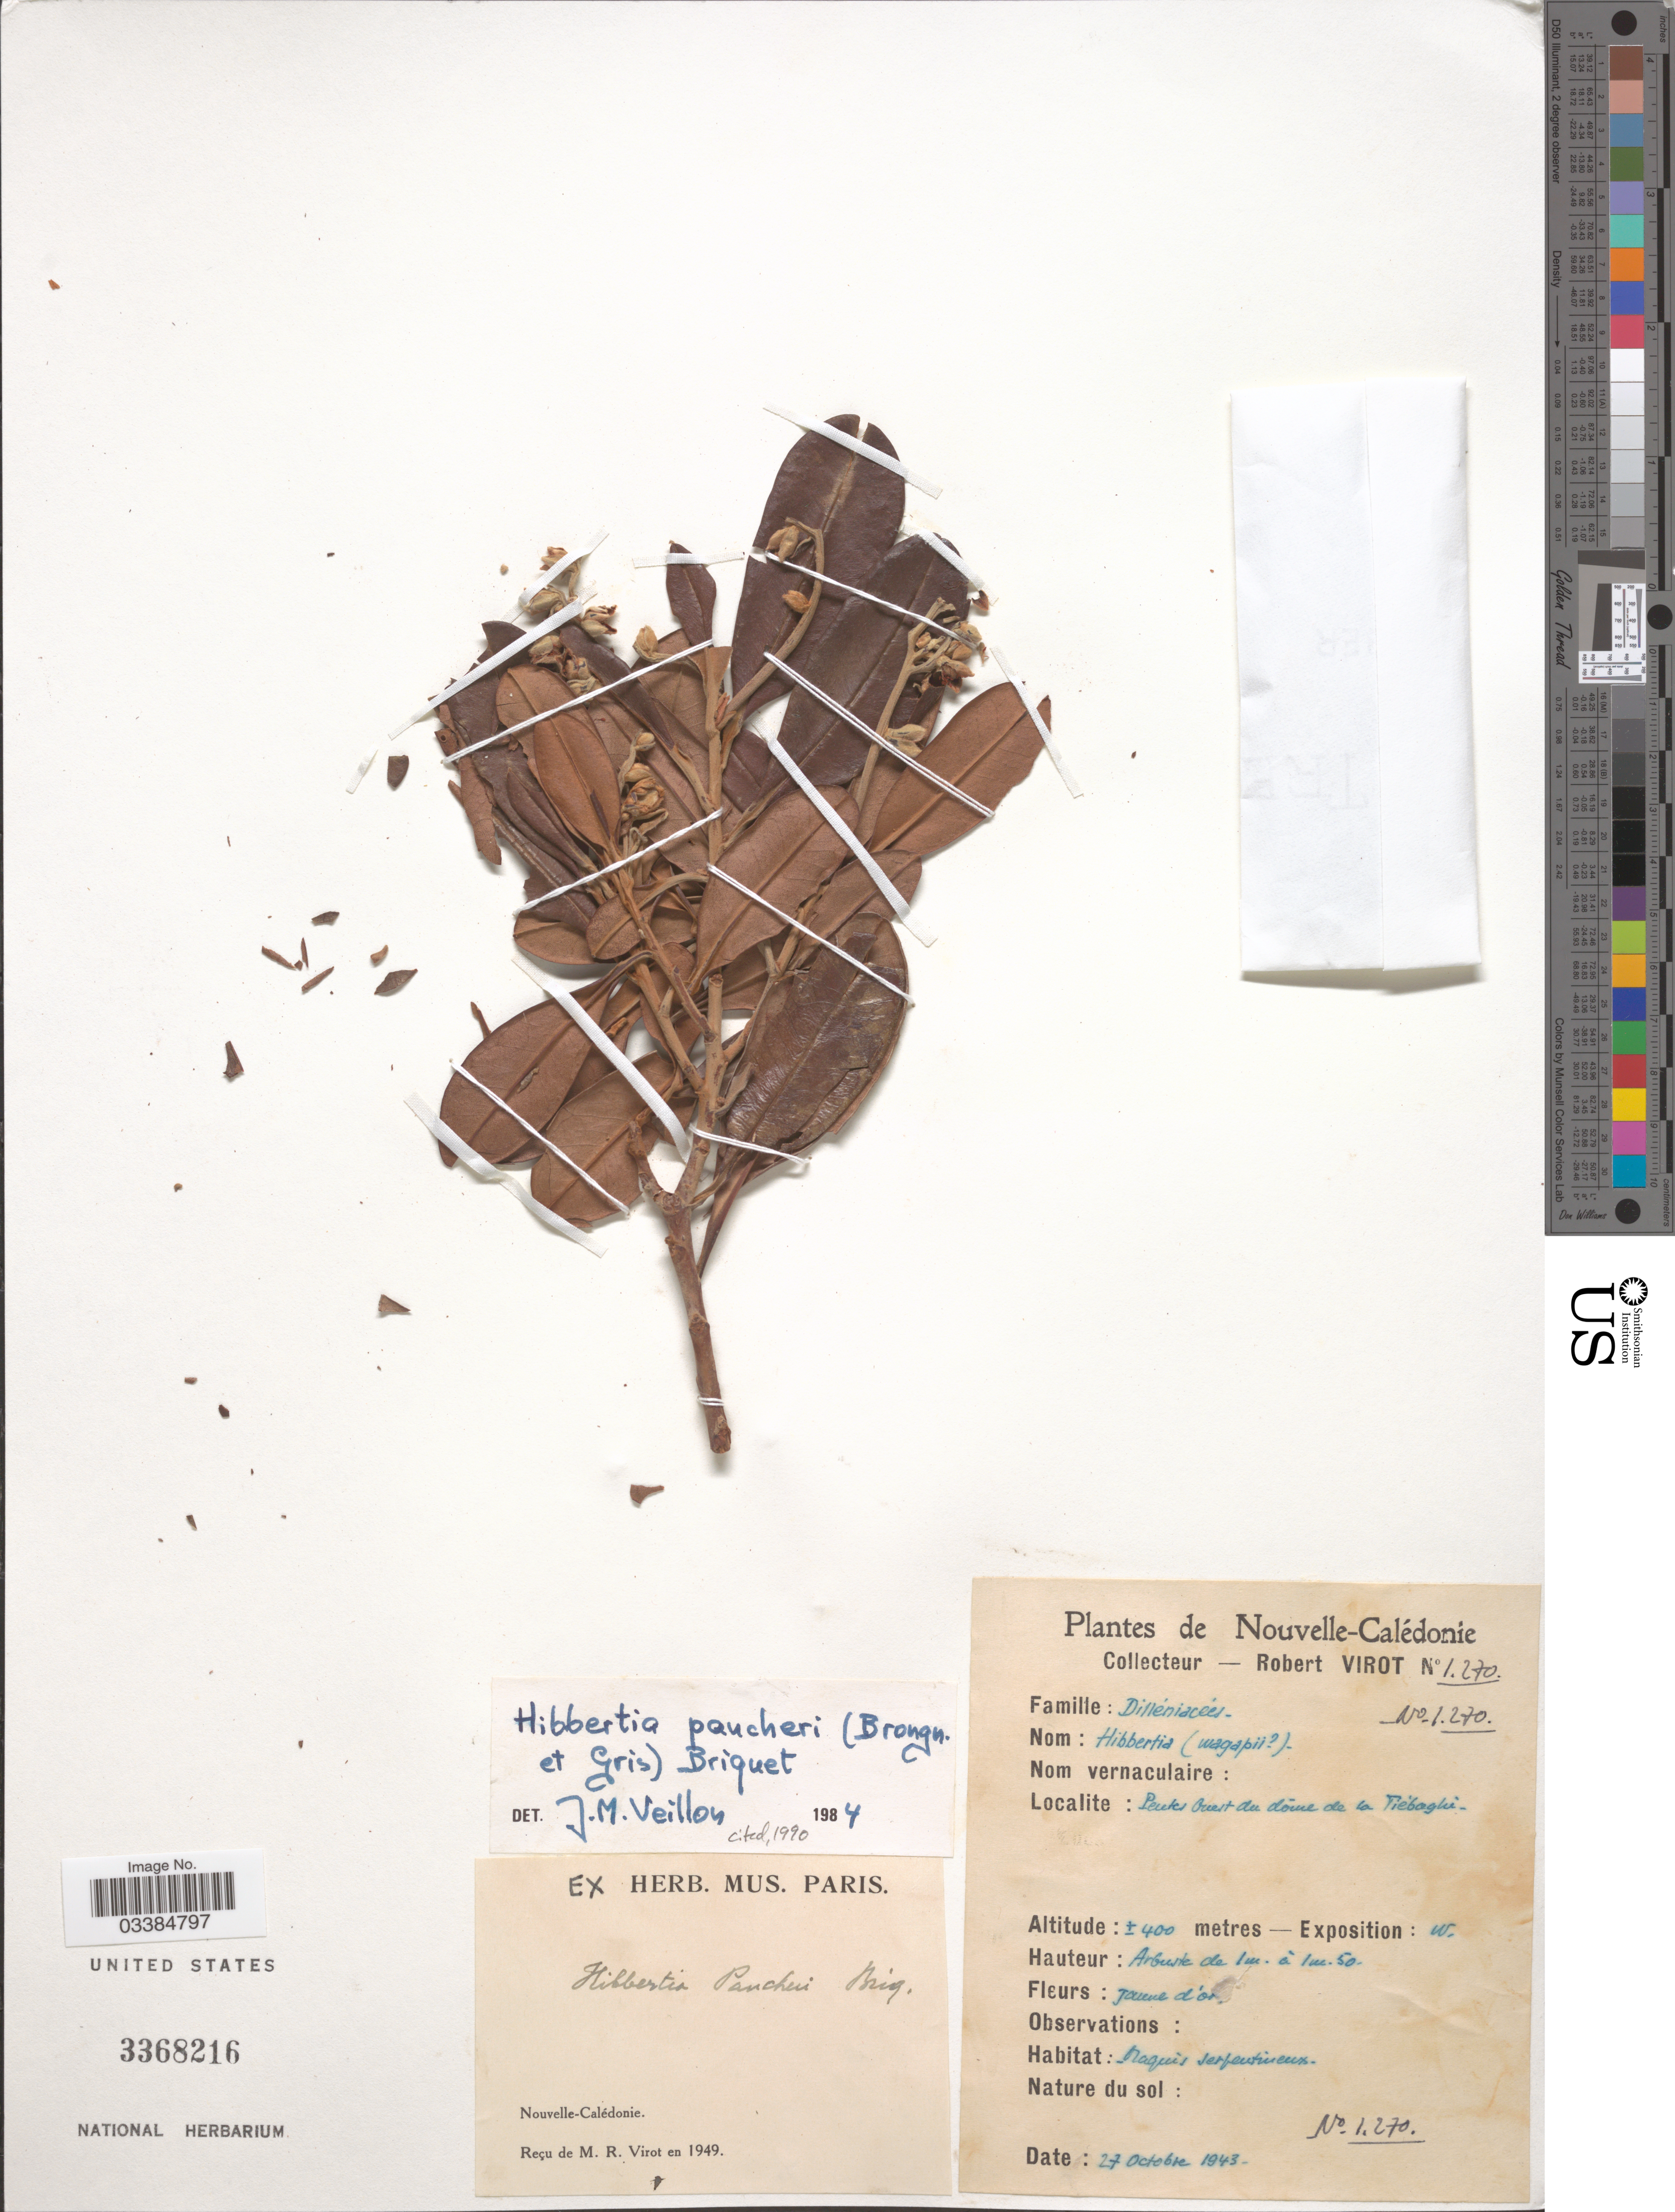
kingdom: Plantae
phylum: Tracheophyta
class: Magnoliopsida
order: Dilleniales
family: Dilleniaceae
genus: Hibbertia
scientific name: Hibbertia pancheri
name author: (Brongn. & Gris) Briq.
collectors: R. Virot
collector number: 1270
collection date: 1943-10-27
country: New Caledonia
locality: Nouvelle-Calédonie. Peuks Ouest du dóme de la Tiebaghi.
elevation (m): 400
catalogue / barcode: US 3368216